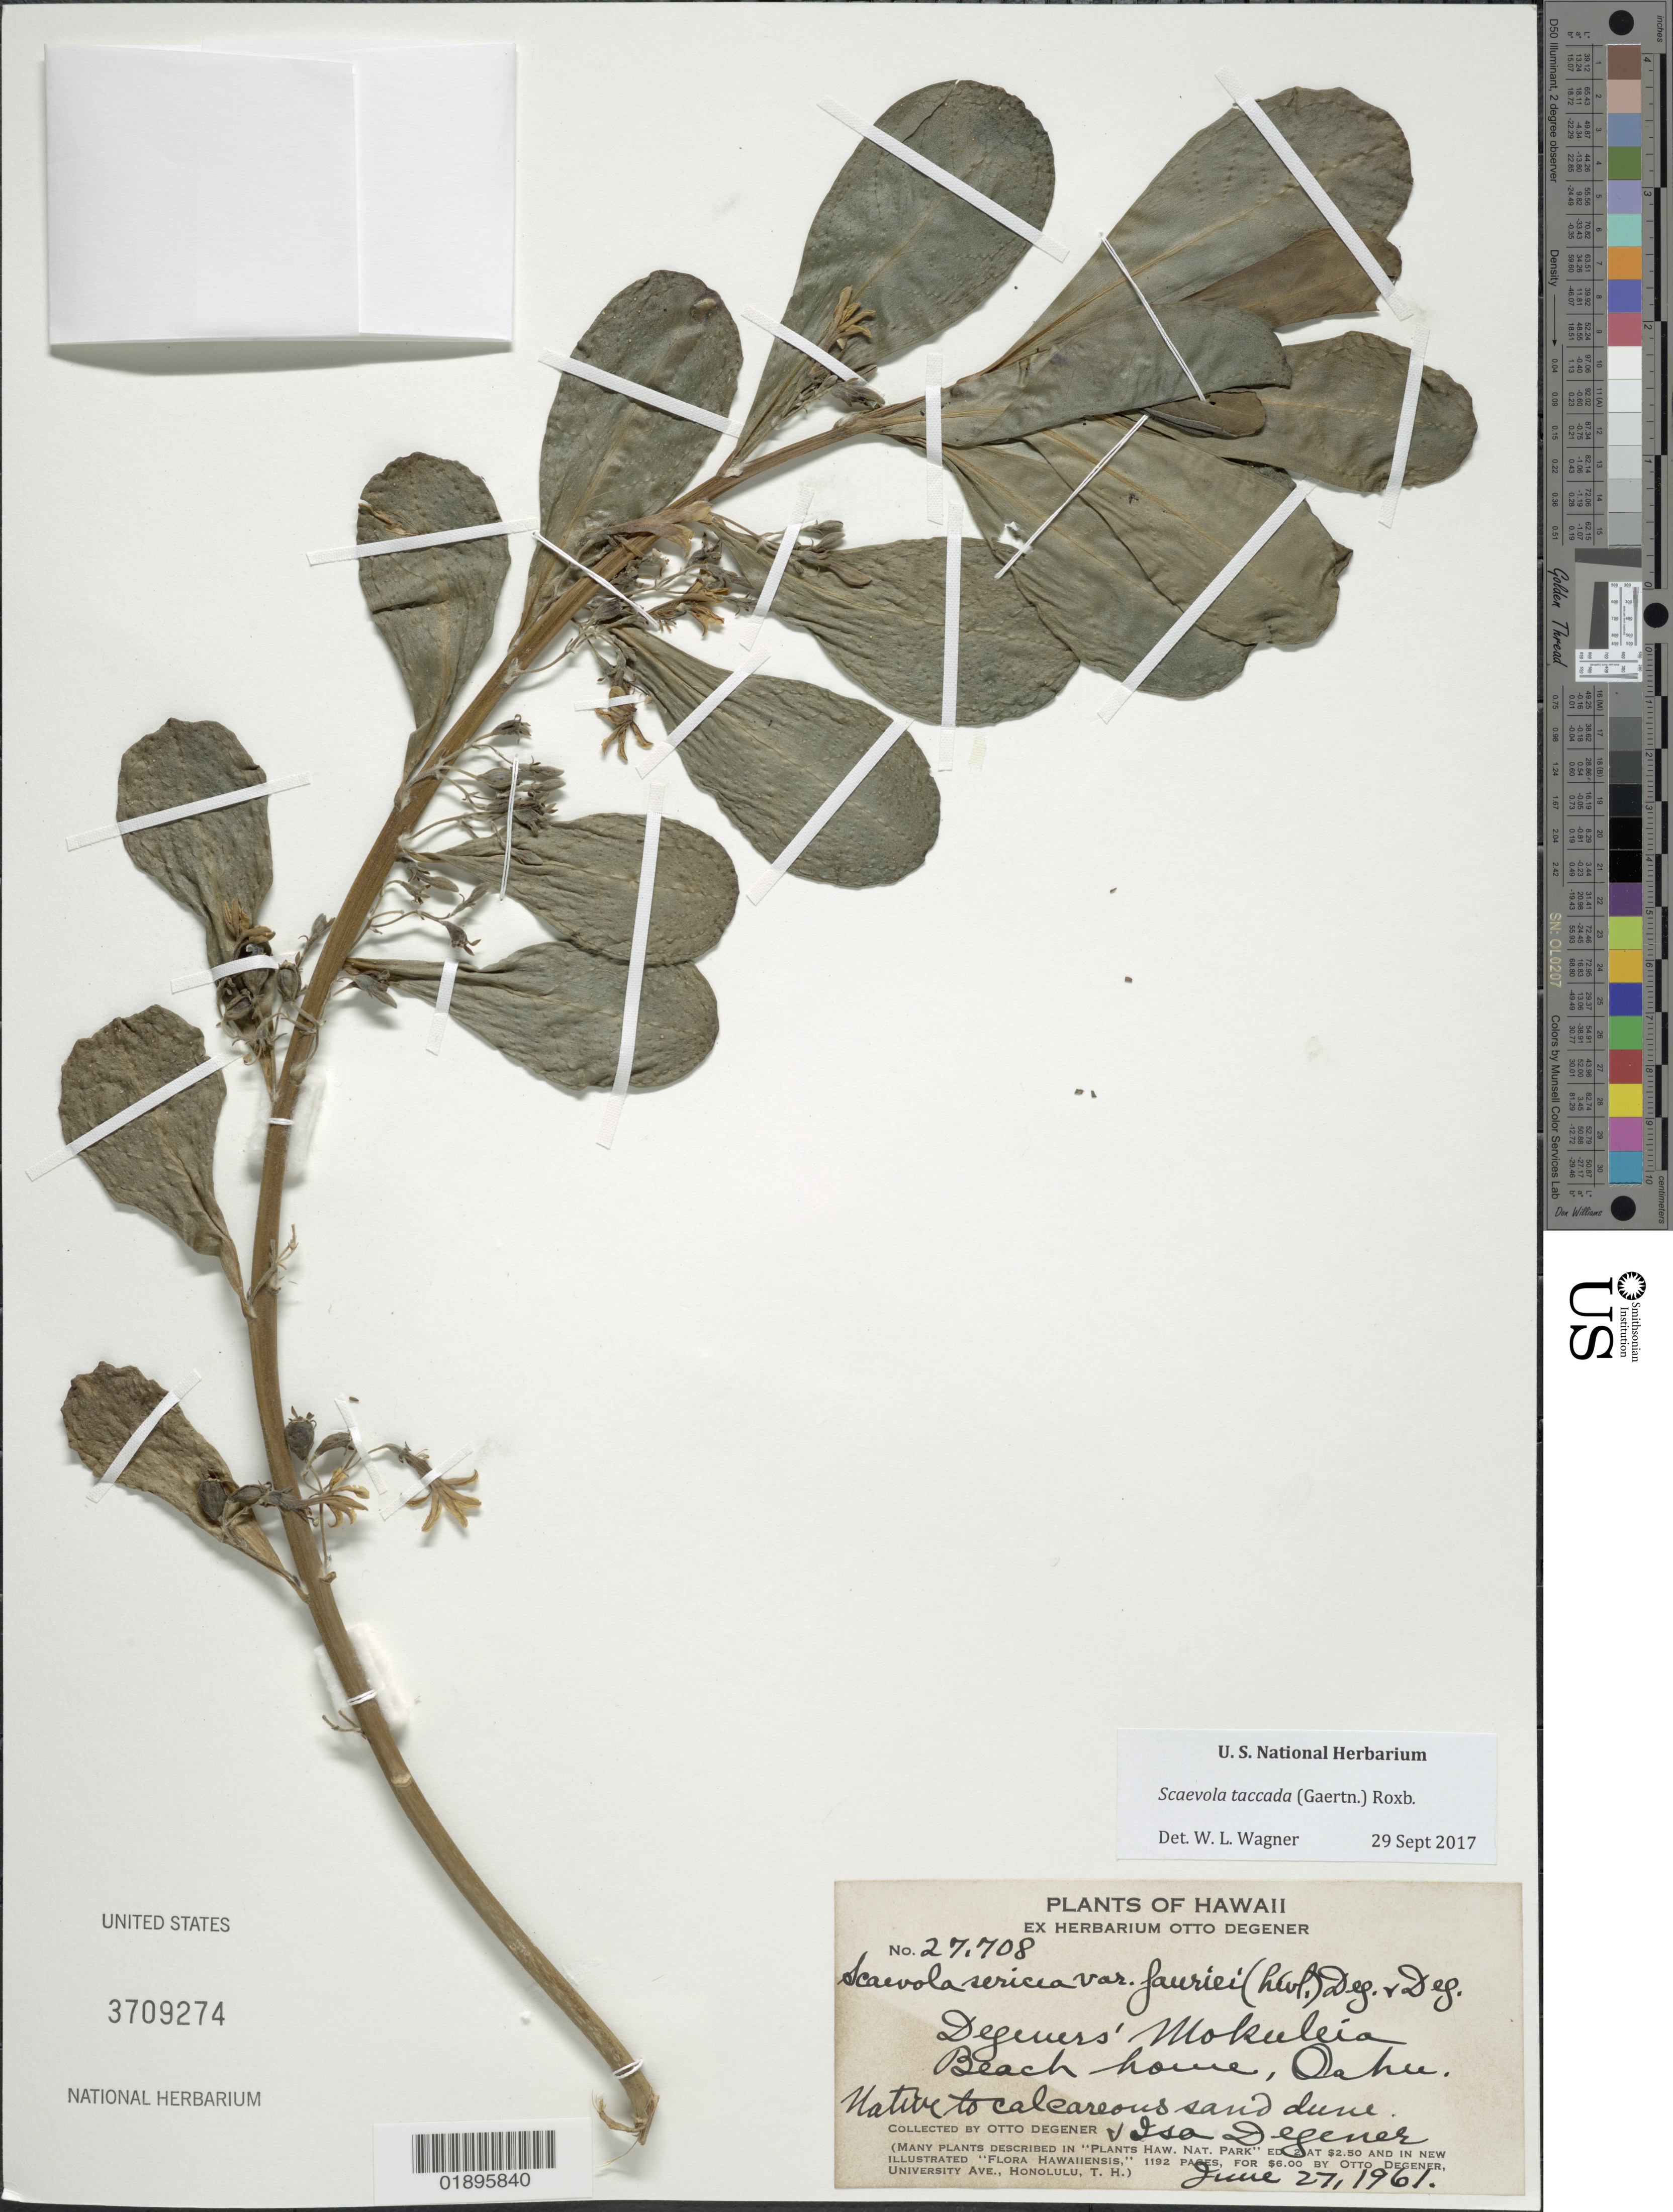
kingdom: Plantae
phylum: Tracheophyta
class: Magnoliopsida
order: Asterales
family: Goodeniaceae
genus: Scaevola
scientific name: Scaevola taccada var. taccada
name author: (Gaertn.) Roxb.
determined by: Wagner, W. L., (BOT), Smithsonian Institution - National Museum of Natural History (UNITED STATES)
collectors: O. Degener & I. Degener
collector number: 27708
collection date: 1961-06-27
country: United States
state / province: Hawaii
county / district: Honolulu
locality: Degeuers Mokuleia Beach home, Oahu.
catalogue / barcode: US 3709274